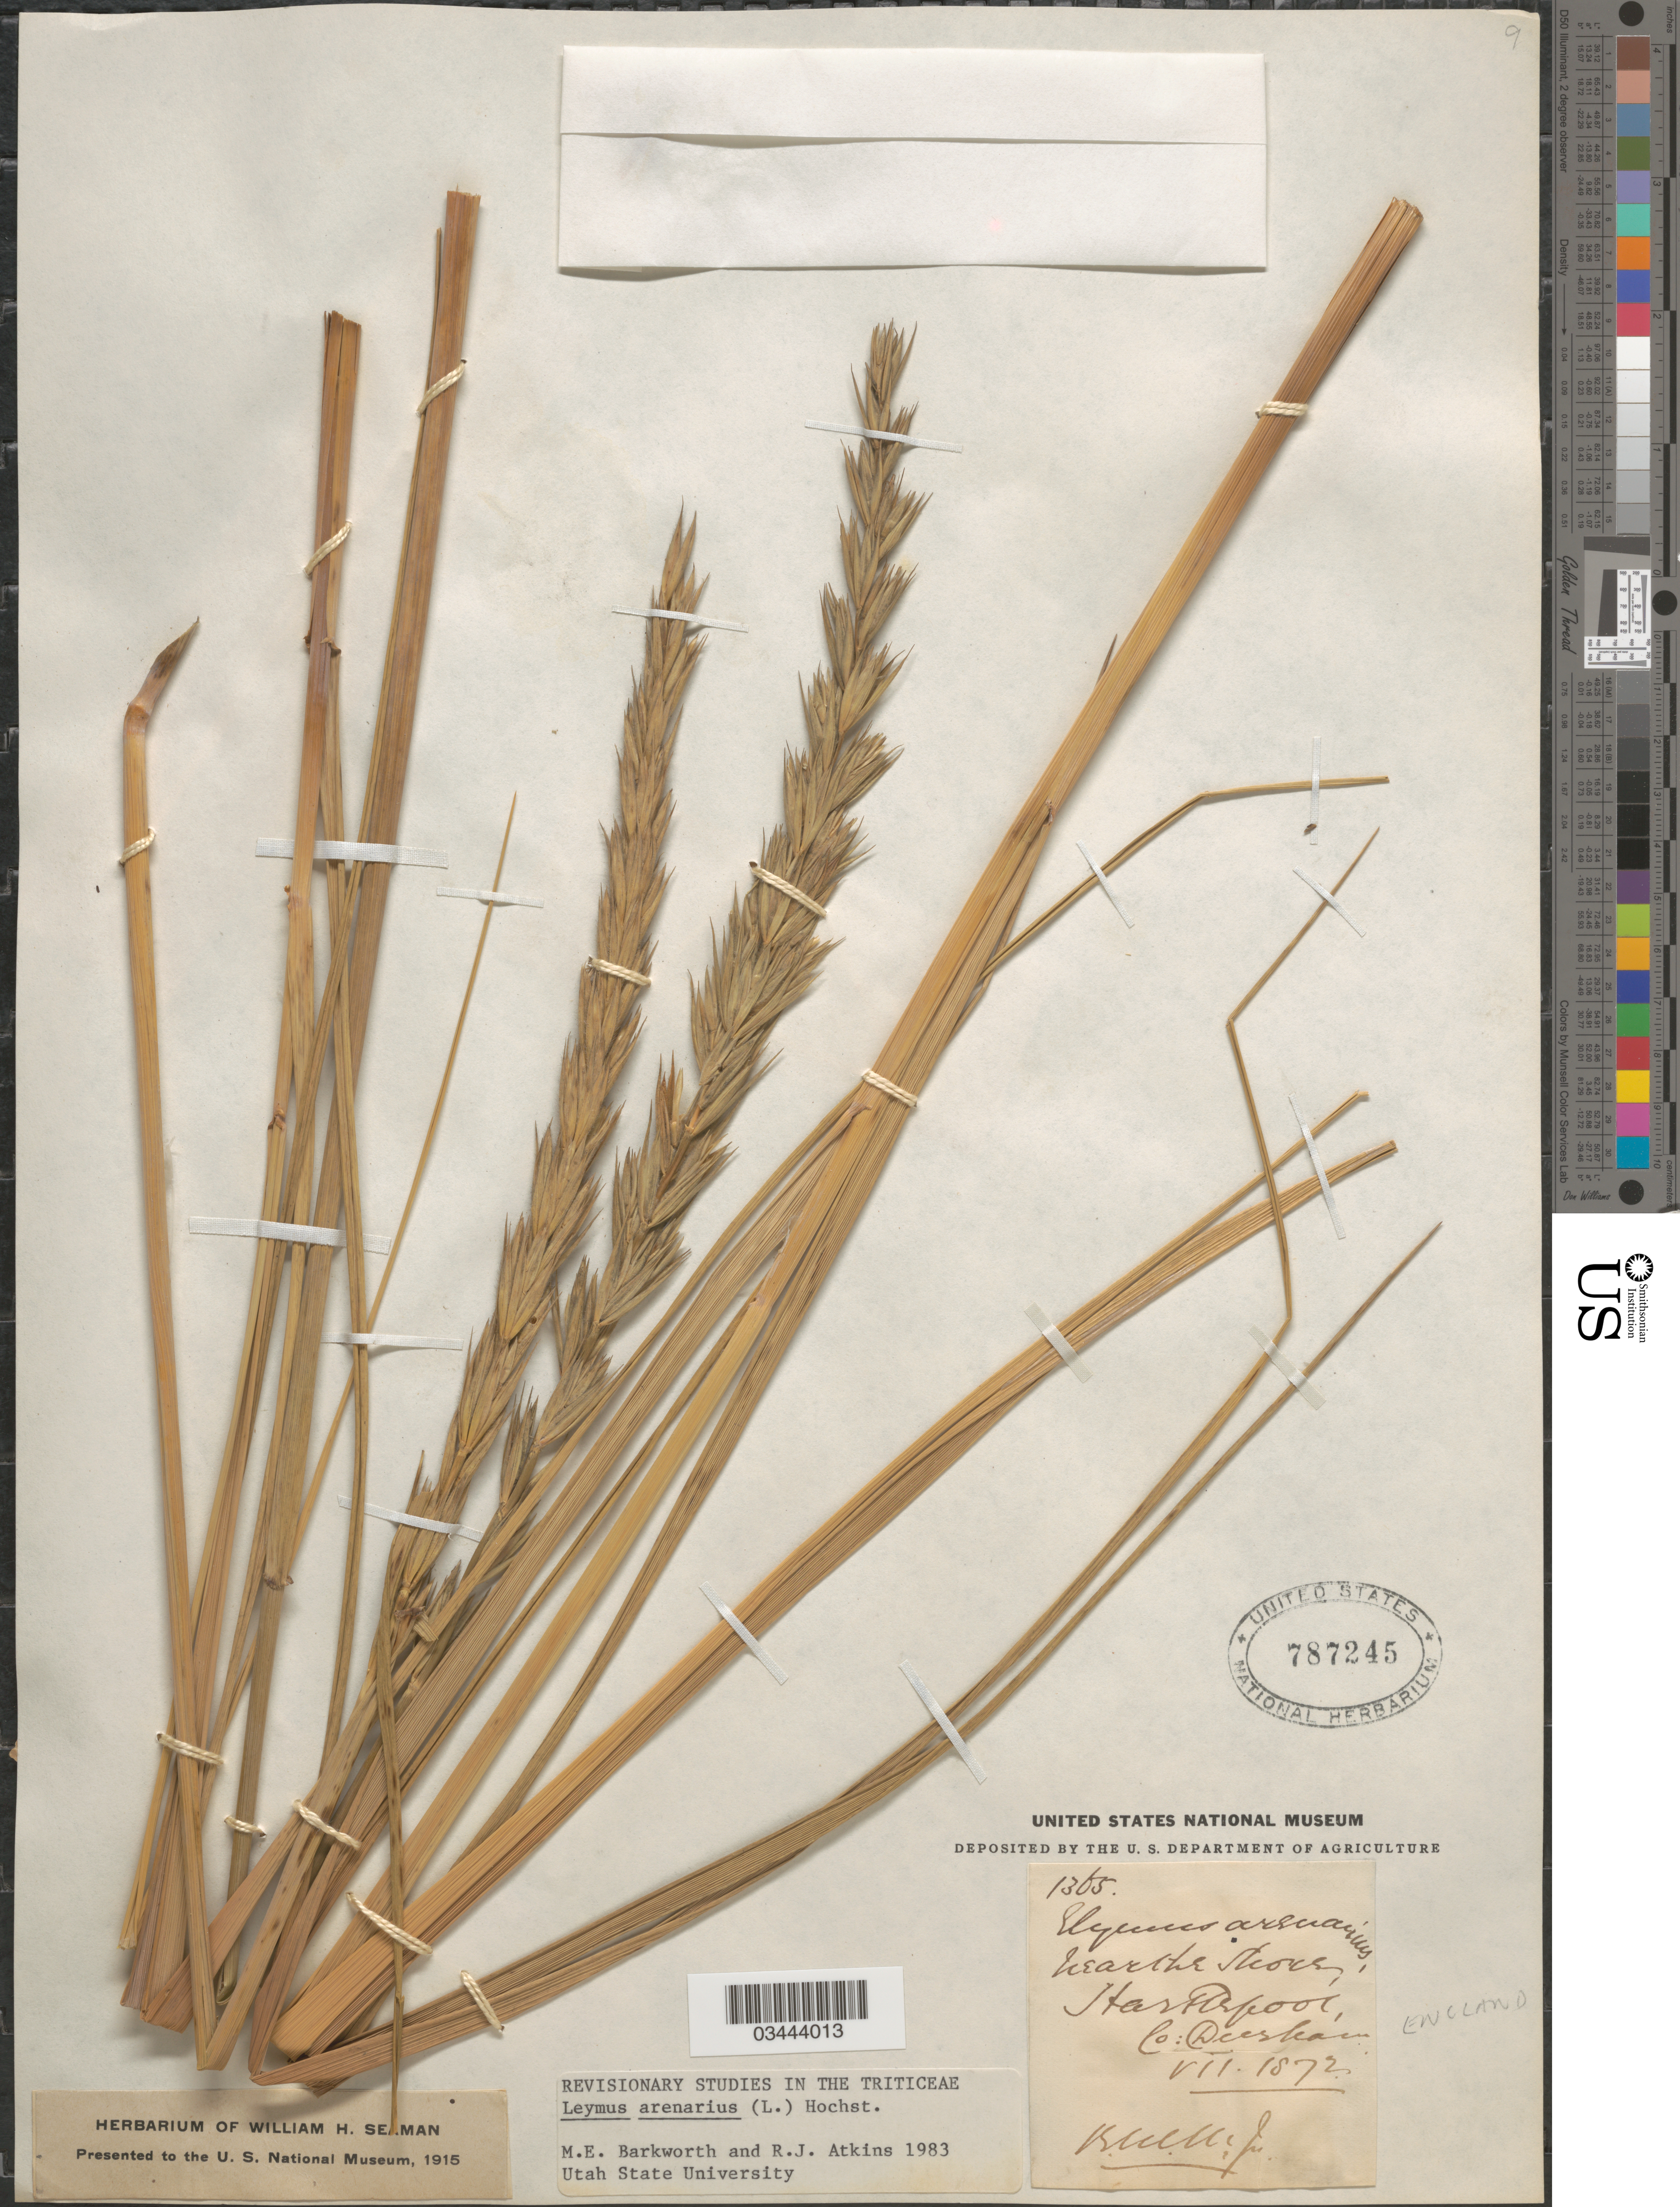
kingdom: Plantae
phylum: Tracheophyta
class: Liliopsida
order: Poales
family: Poaceae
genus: Leymus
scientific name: Leymus arenarius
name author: (L.) Hochst.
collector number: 1365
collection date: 1872-07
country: United Kingdom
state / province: England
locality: Near the Shore, Hartlepool, Co: Durham.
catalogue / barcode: US 787245